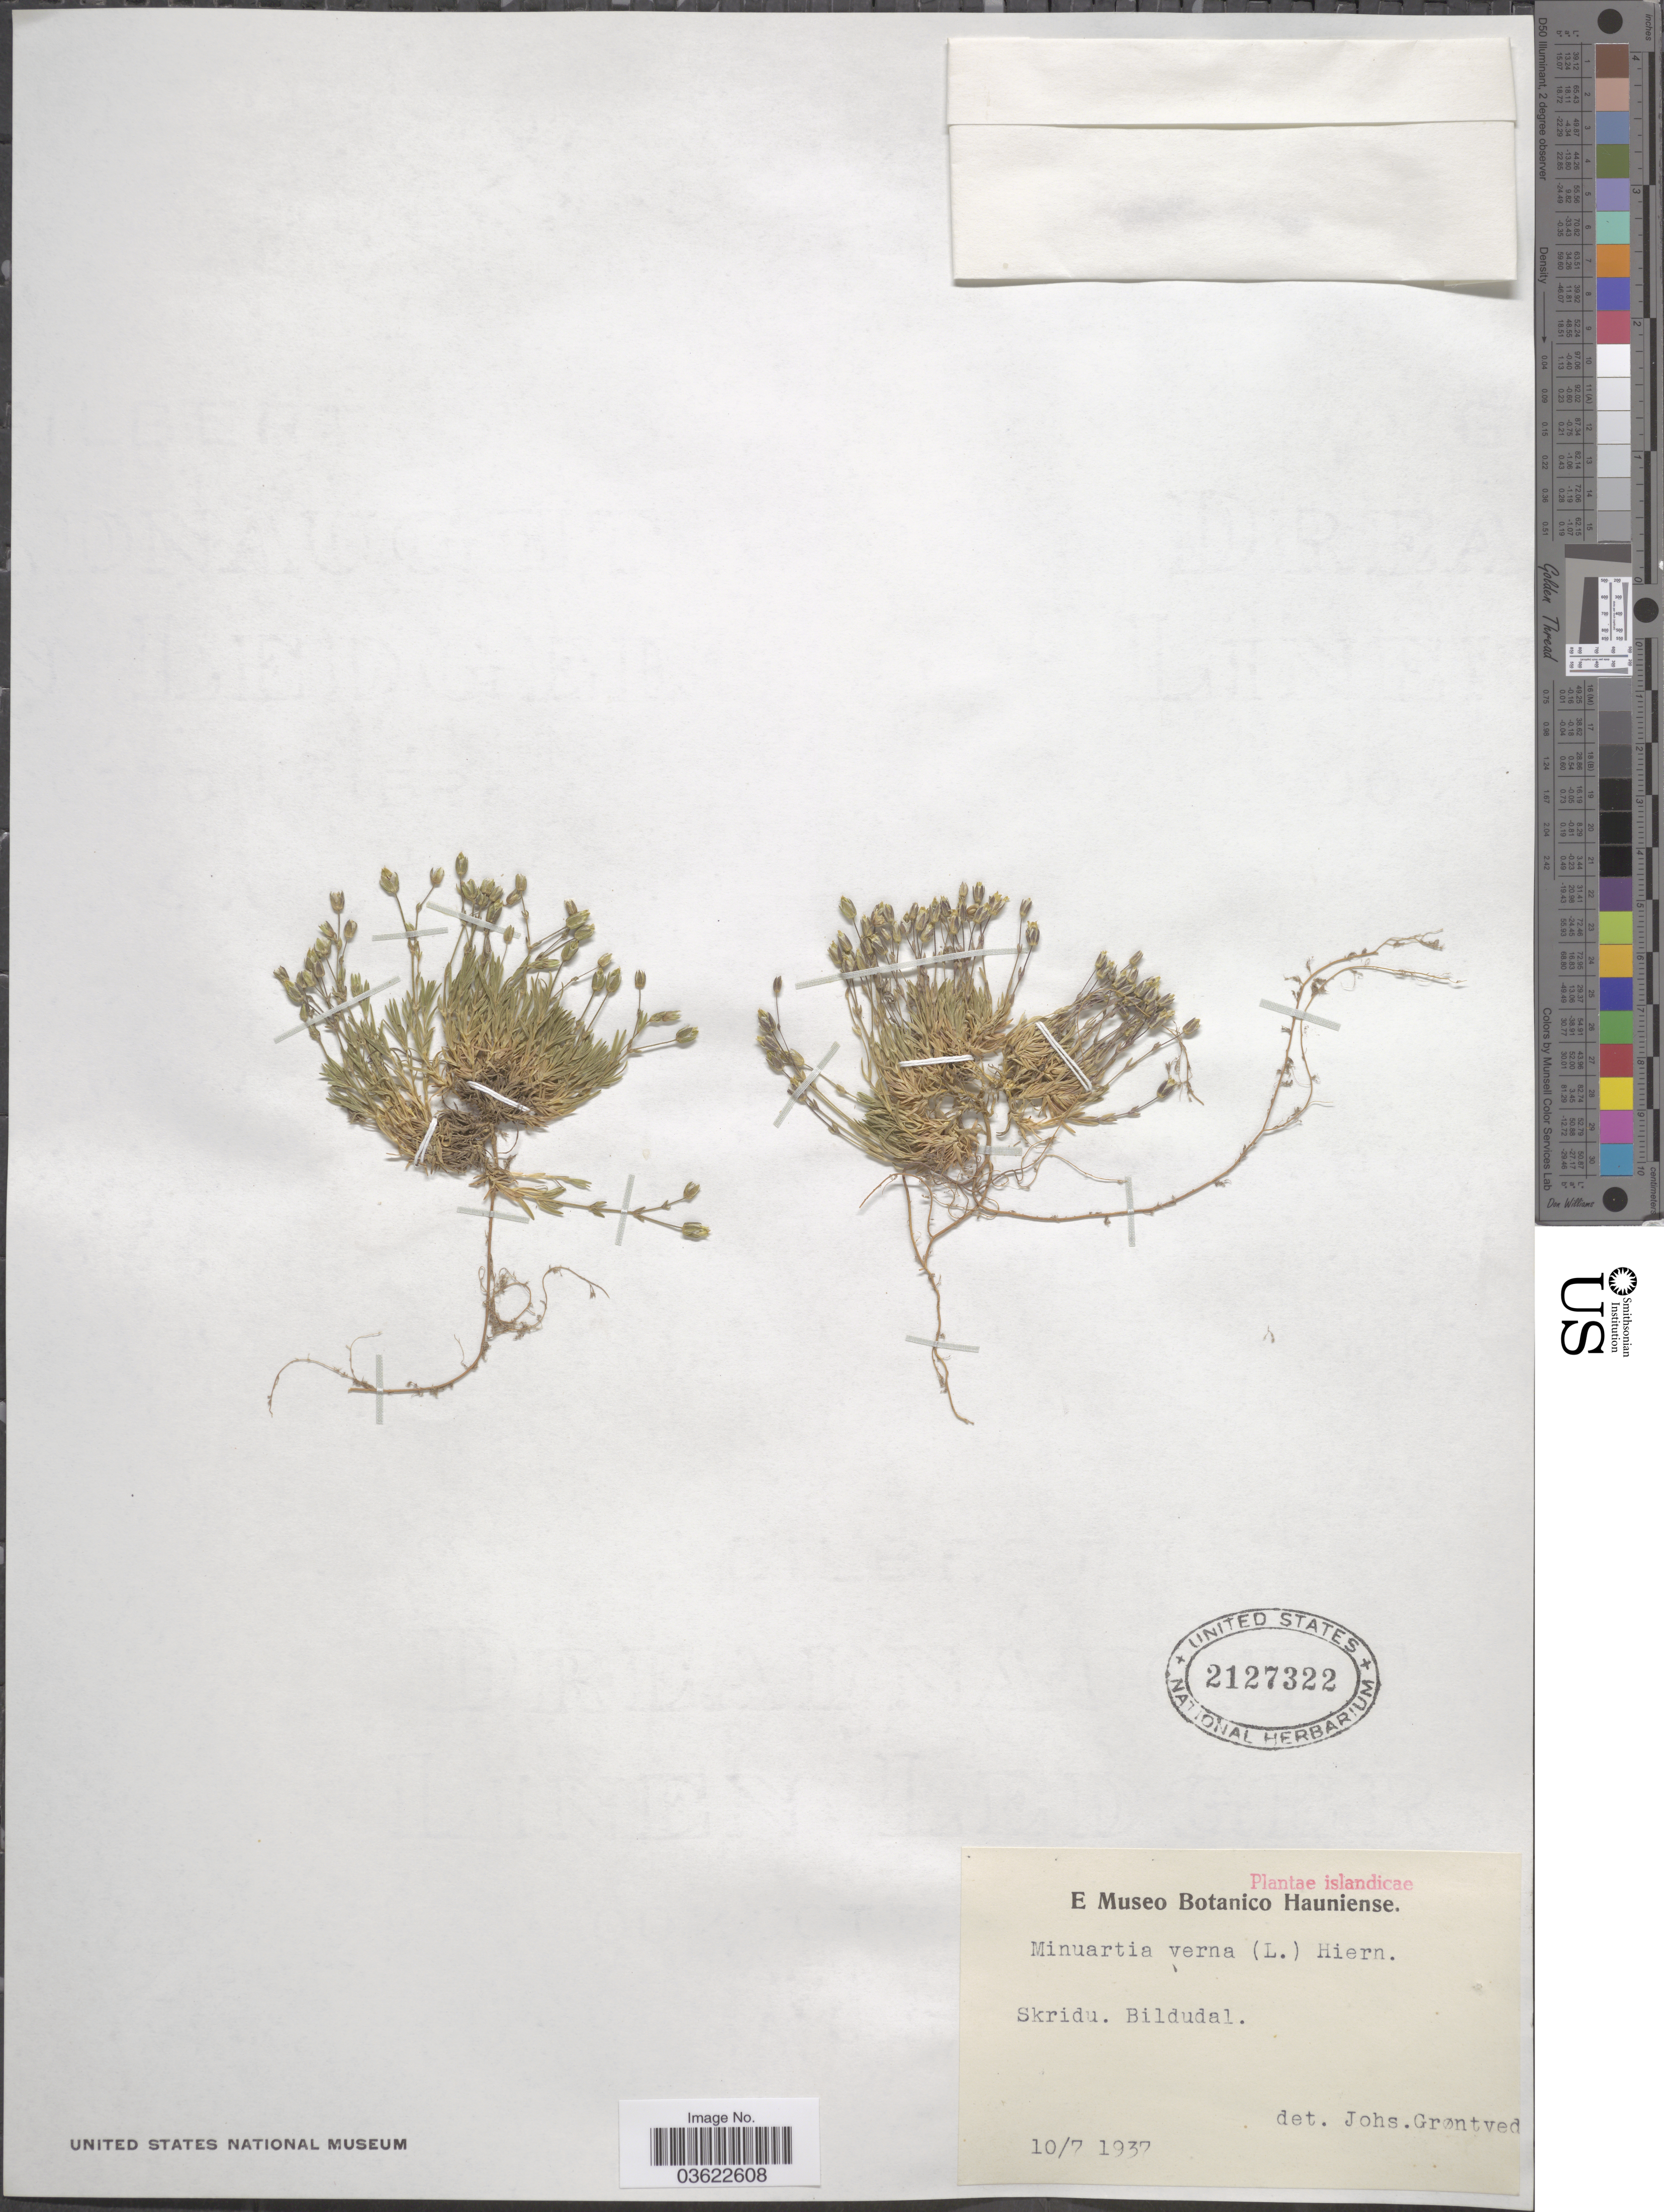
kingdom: Plantae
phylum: Tracheophyta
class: Magnoliopsida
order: Caryophyllales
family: Caryophyllaceae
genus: Arenaria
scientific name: Arenaria verna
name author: L.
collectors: J. Grontved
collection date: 1937-07-10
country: Iceland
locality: Islandicae. Skridu. Bildudal.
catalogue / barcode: US 2127322